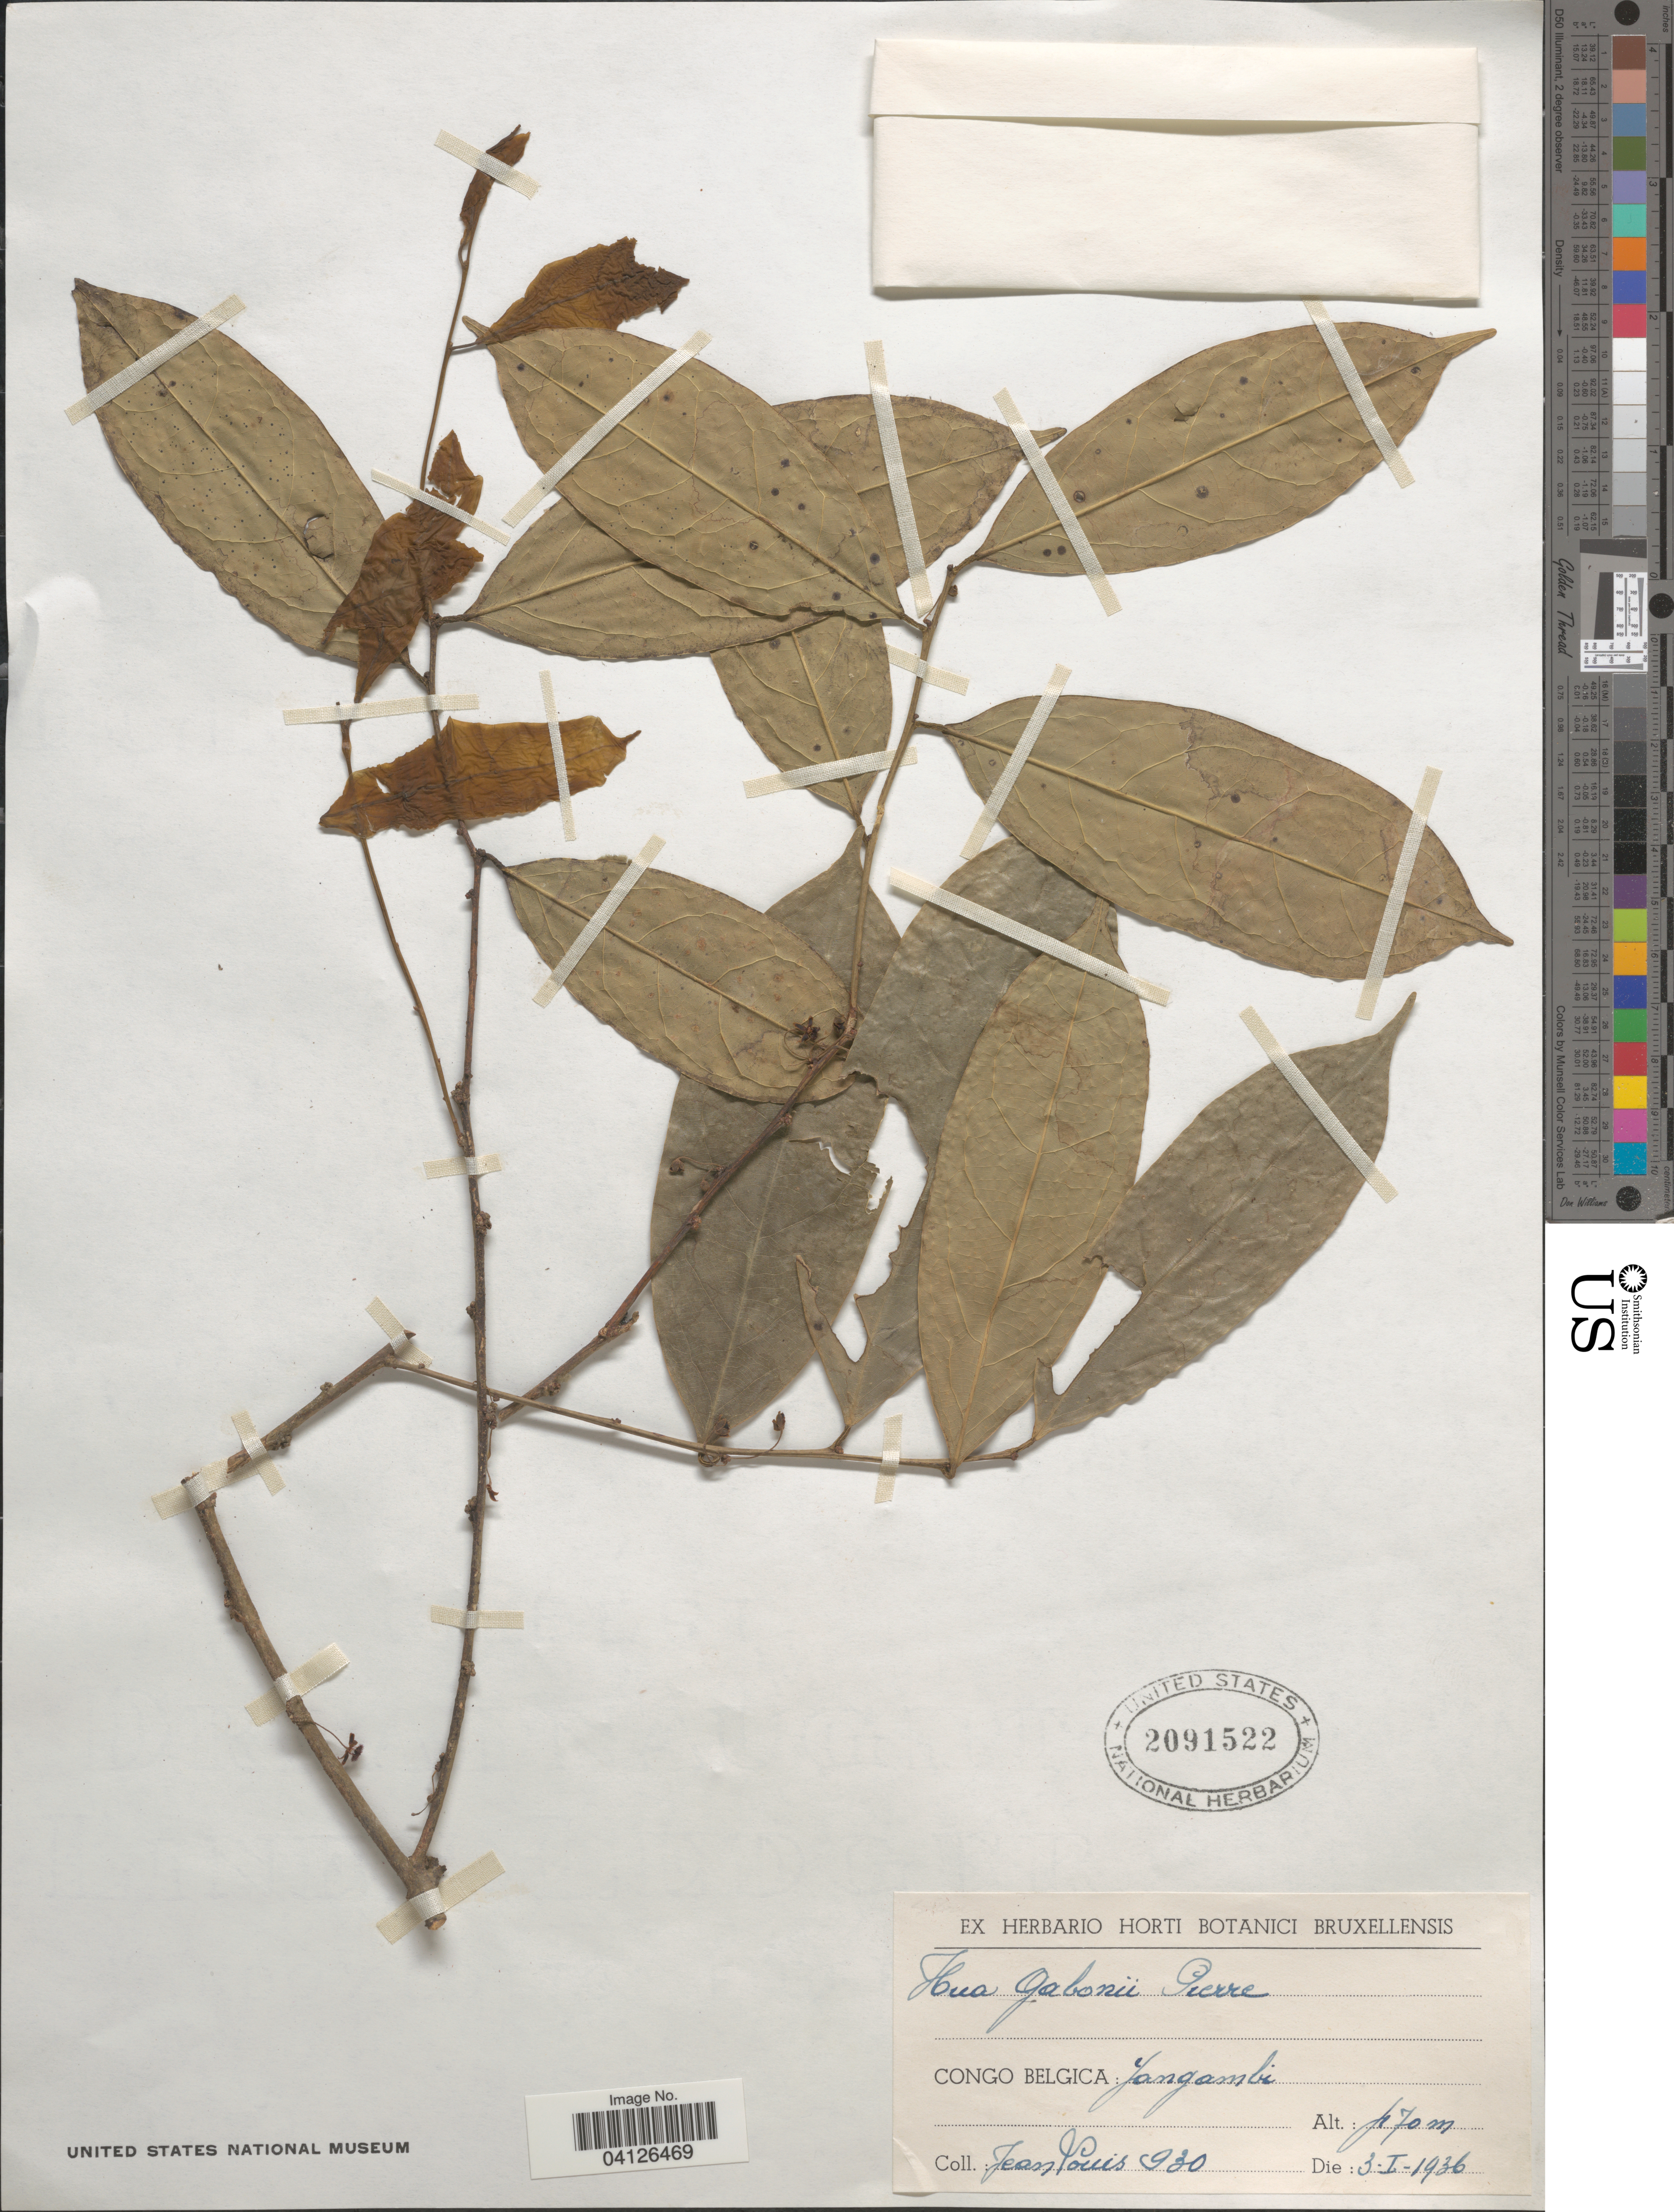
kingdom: Plantae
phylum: Tracheophyta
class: Magnoliopsida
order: Oxalidales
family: Huaceae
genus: Hua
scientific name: Hua gabonii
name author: Pierre ex De Wild.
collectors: J. Louis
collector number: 930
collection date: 1936-01-03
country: Congo, Democratic Republic of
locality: Congo Belgica: Yangambi.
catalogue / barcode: US 2091522